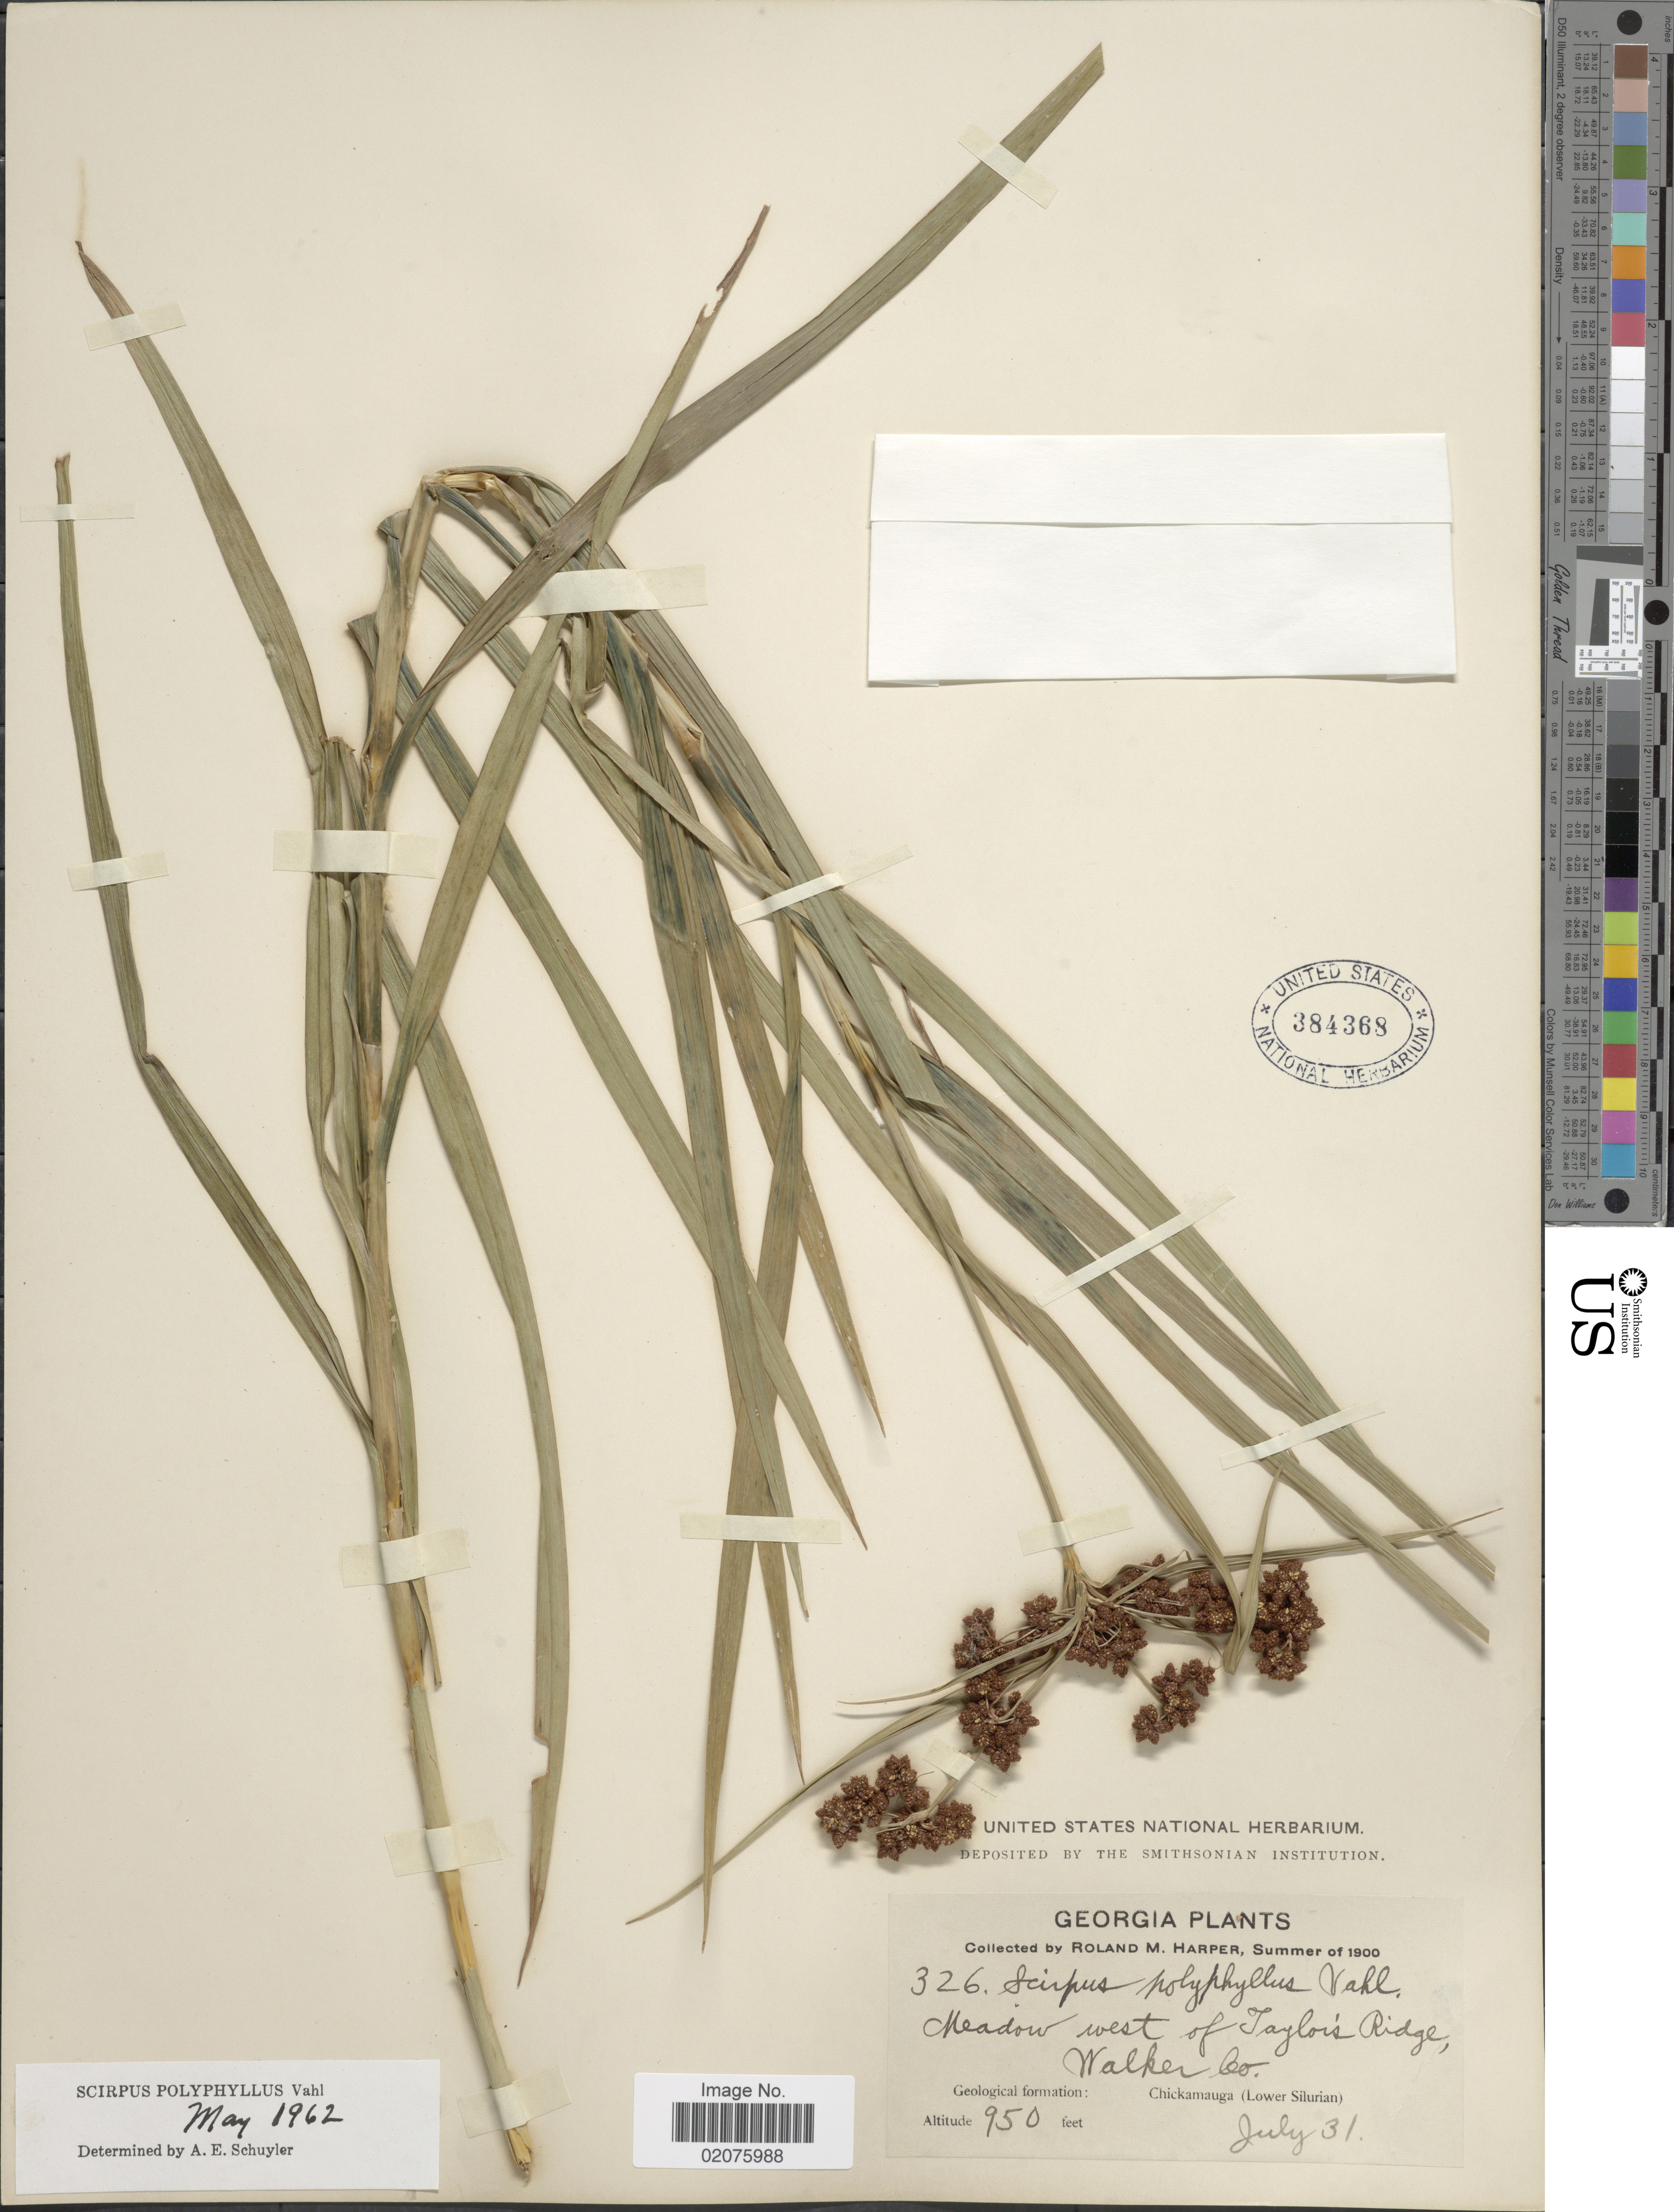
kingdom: Plantae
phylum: Tracheophyta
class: Liliopsida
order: Poales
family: Cyperaceae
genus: Scirpus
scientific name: Scirpus polyphyllus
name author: Vahl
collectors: R. M. Harper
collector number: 326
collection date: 1900-07-31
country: United States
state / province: Georgia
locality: Meadow west of Taylor's Ridge Walker Co. Chickamauga (Lower Silurian)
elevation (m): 290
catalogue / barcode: US 384368